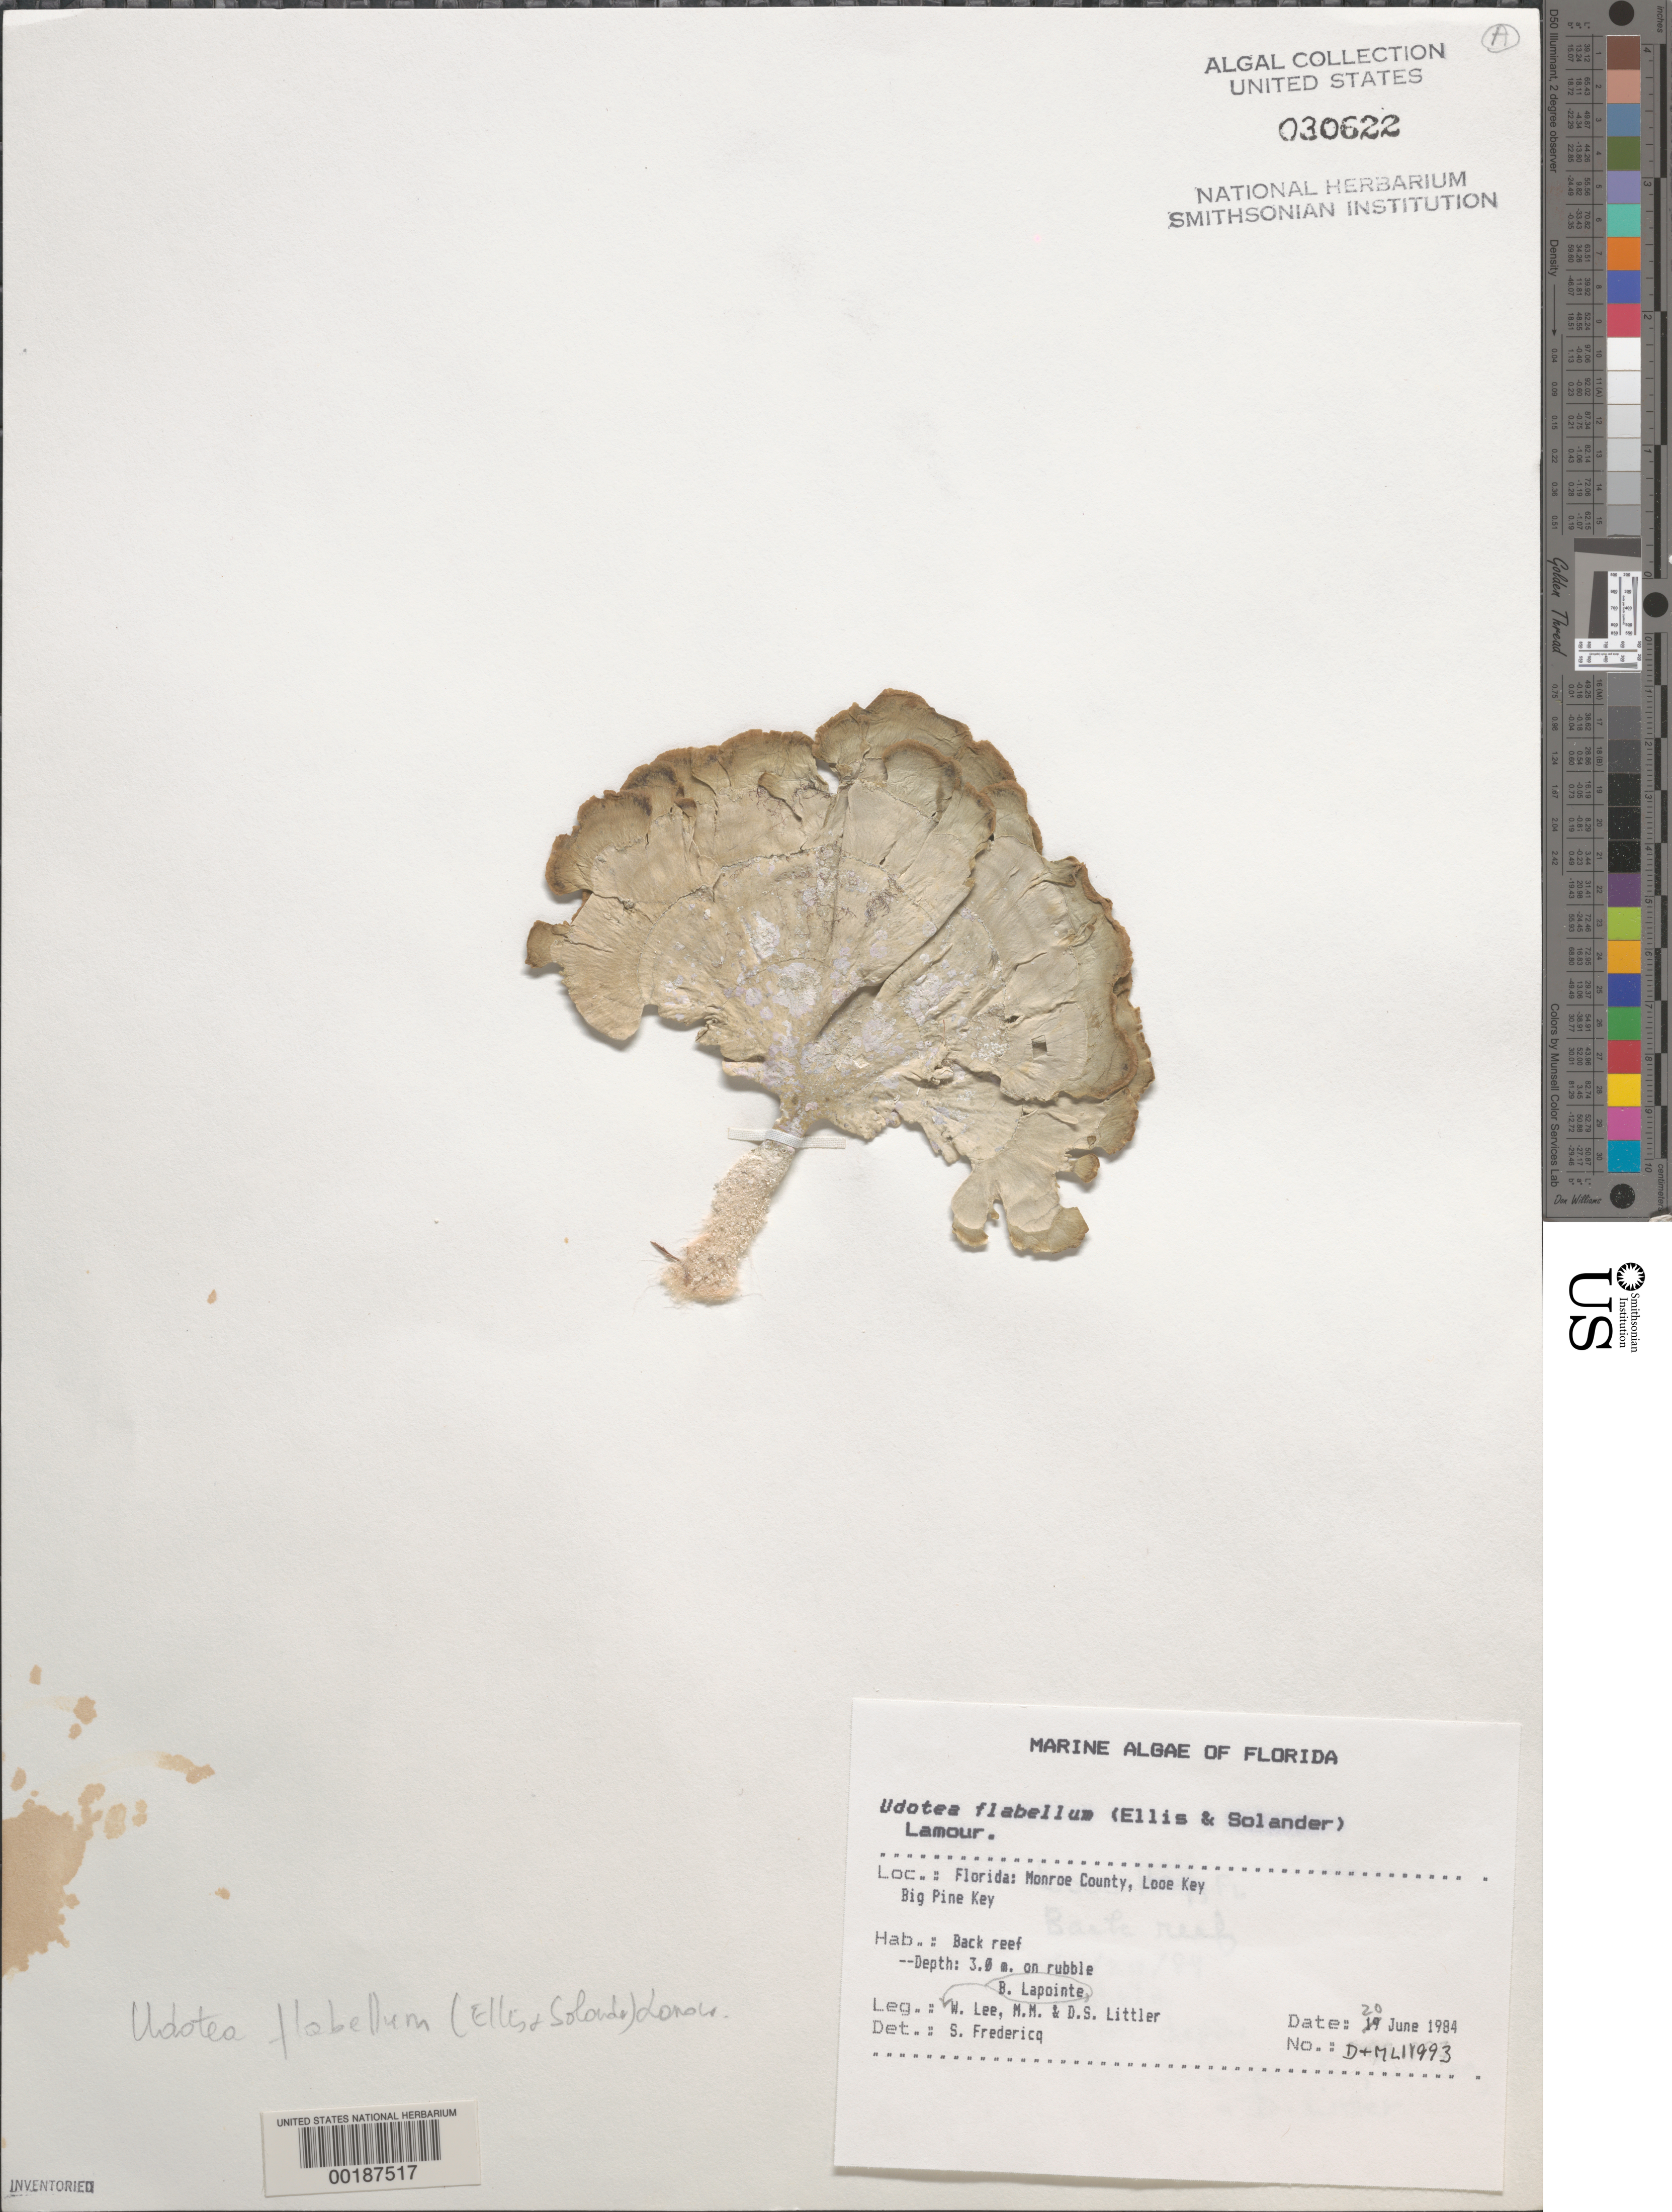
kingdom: Plantae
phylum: Chlorophyta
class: Ulvophyceae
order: Bryopsidales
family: Udoteaceae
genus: Udotea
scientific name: Udotea flabellum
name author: (J. Ellis & Sol.) M. Howe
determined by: Fredericq, S.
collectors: B. Lapointe, W. Lee, M. M. Littler & D. S. Littler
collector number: D&ML 11993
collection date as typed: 20 Jun 1984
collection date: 1984-06-20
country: United States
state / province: Florida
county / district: Monroe County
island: Looe Key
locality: Looe Key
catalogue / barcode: US 30622